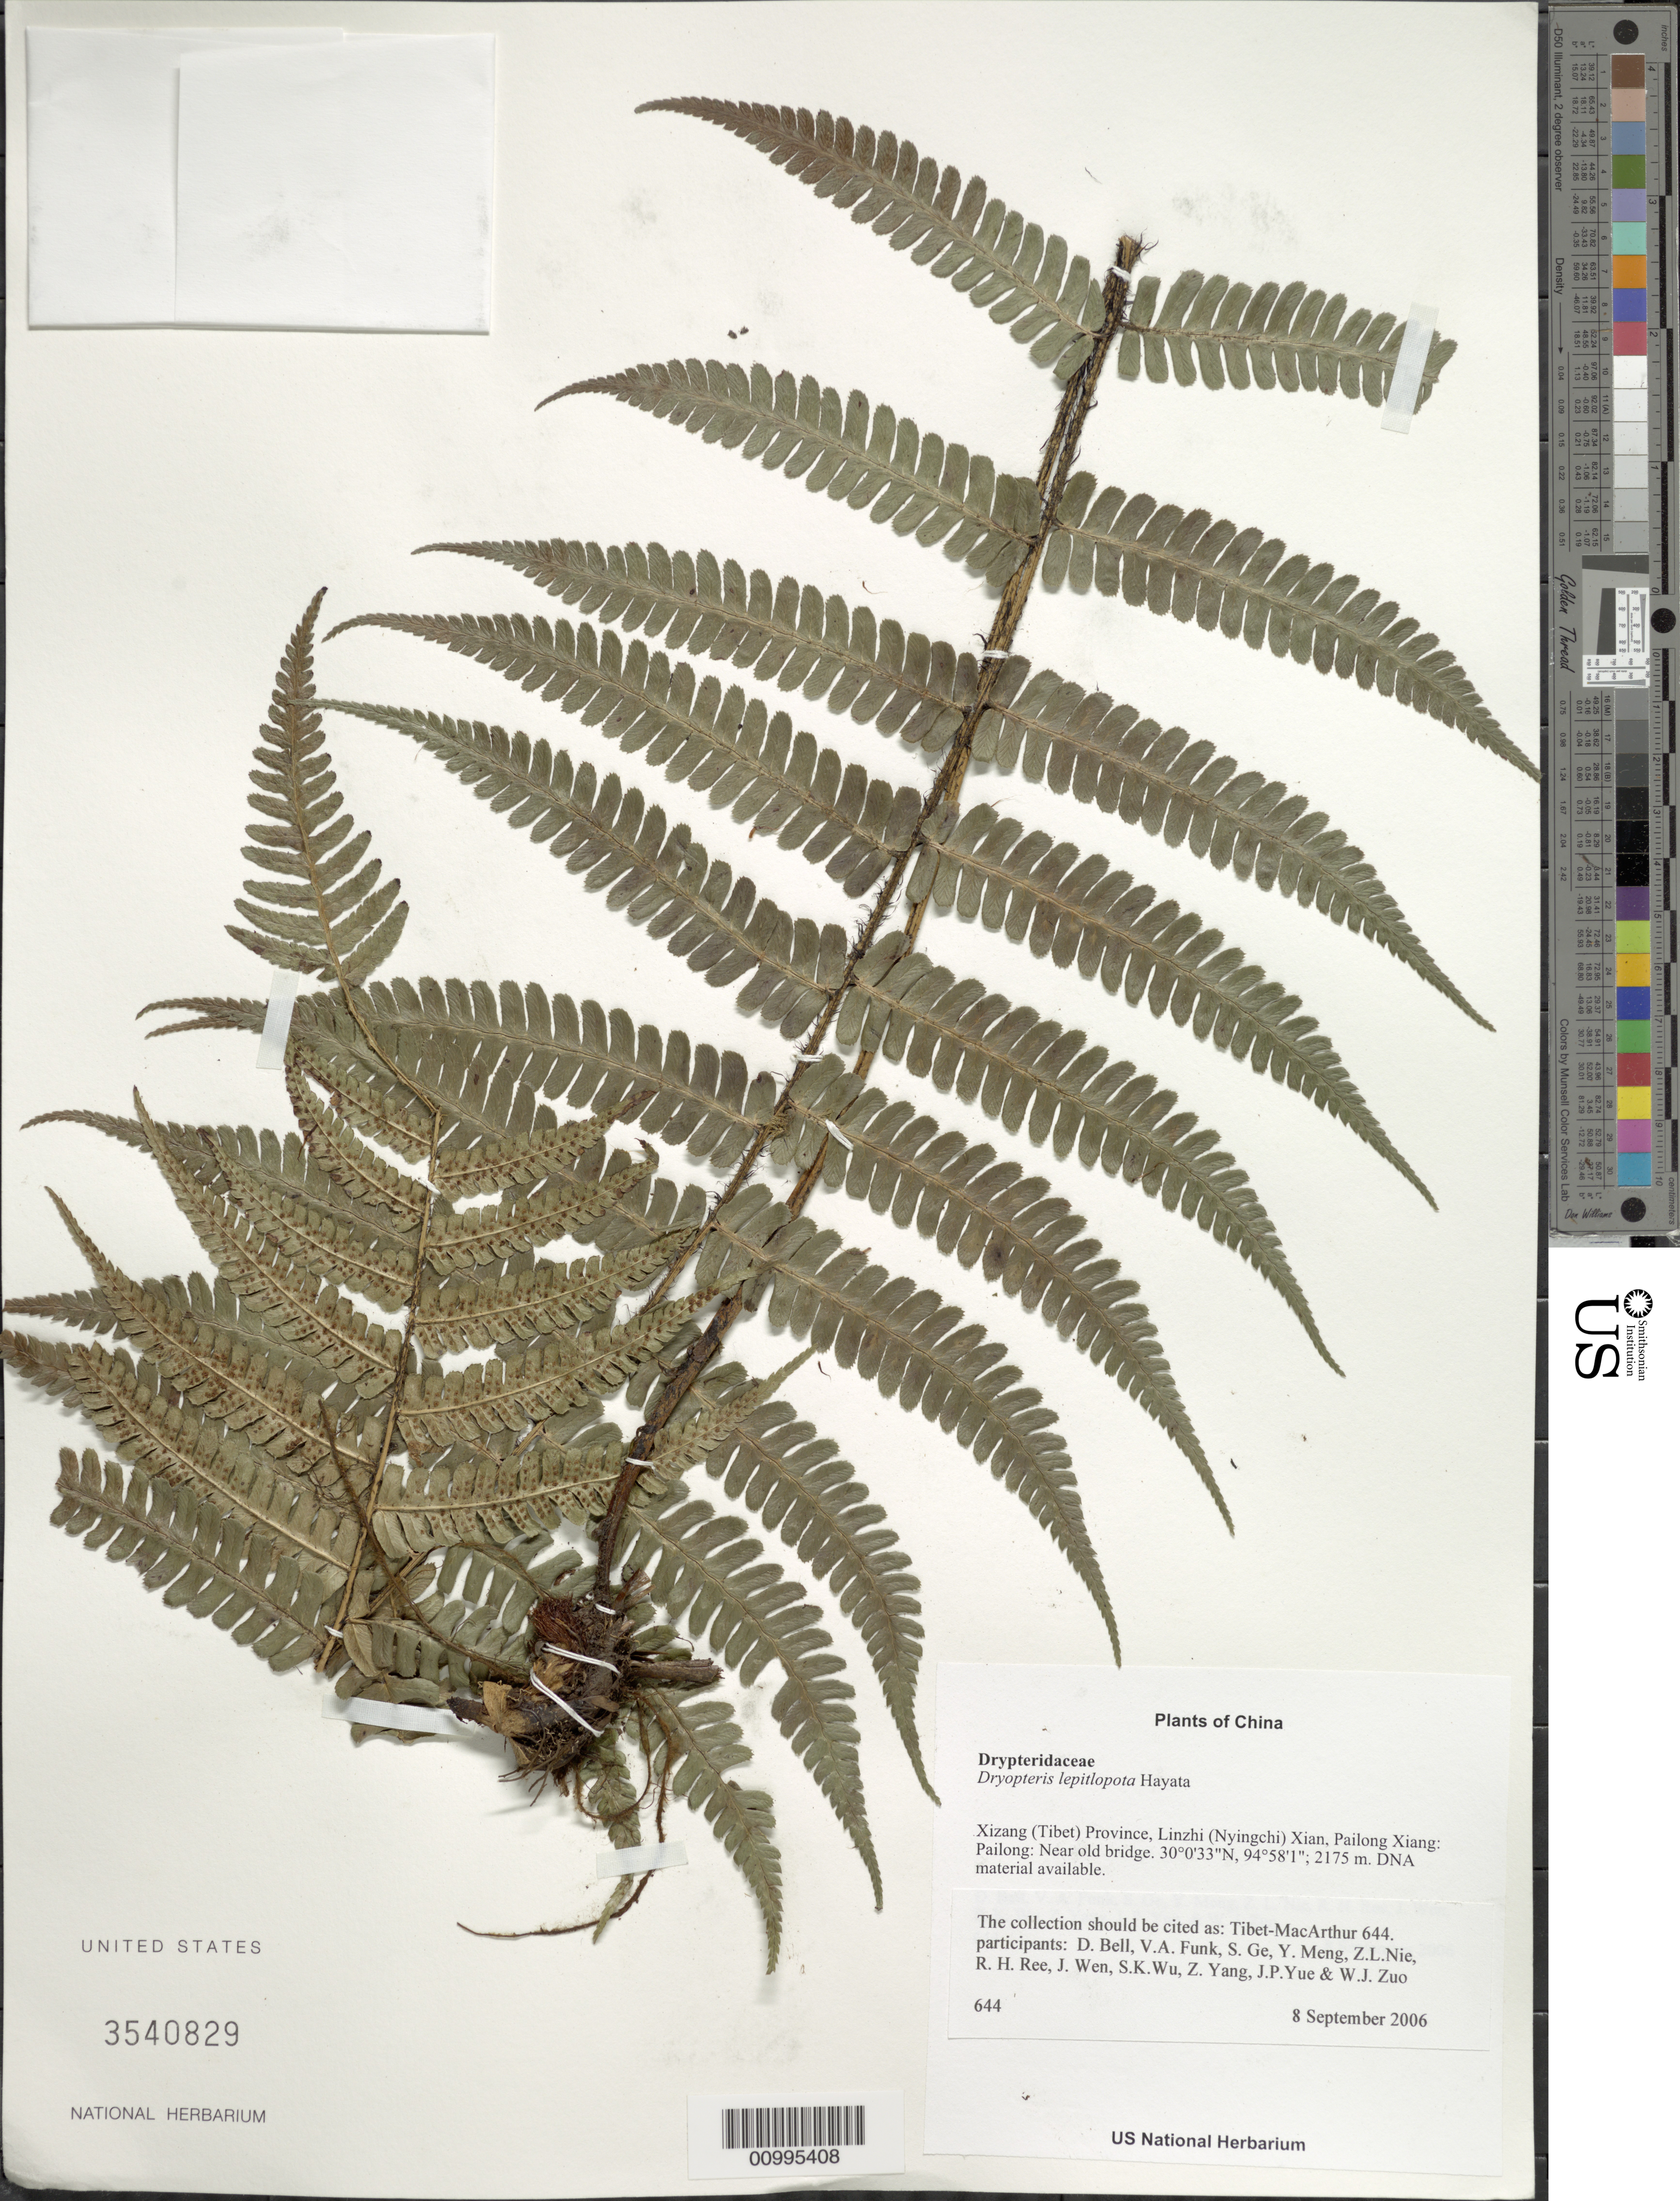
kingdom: Plantae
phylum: Tracheophyta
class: Polypodiopsida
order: Polypodiales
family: Dryopteridaceae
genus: Dryopteris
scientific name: Dryopteris sp.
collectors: Tibet-MacArthur, D. A. Bell, V. Funk, S. Ge, Y. Meng, Z. Nie, R. Ree, J. Wen, S. K. Wu, Z. Yang, J. Yue & W. Zuo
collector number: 644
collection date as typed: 08 Sep 2006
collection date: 2006-09-08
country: China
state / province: Xizang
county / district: Linzhi (Nyingchi) Xian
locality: Pailong Xiang: Pailong. Near old bridge.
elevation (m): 2175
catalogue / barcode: US 354